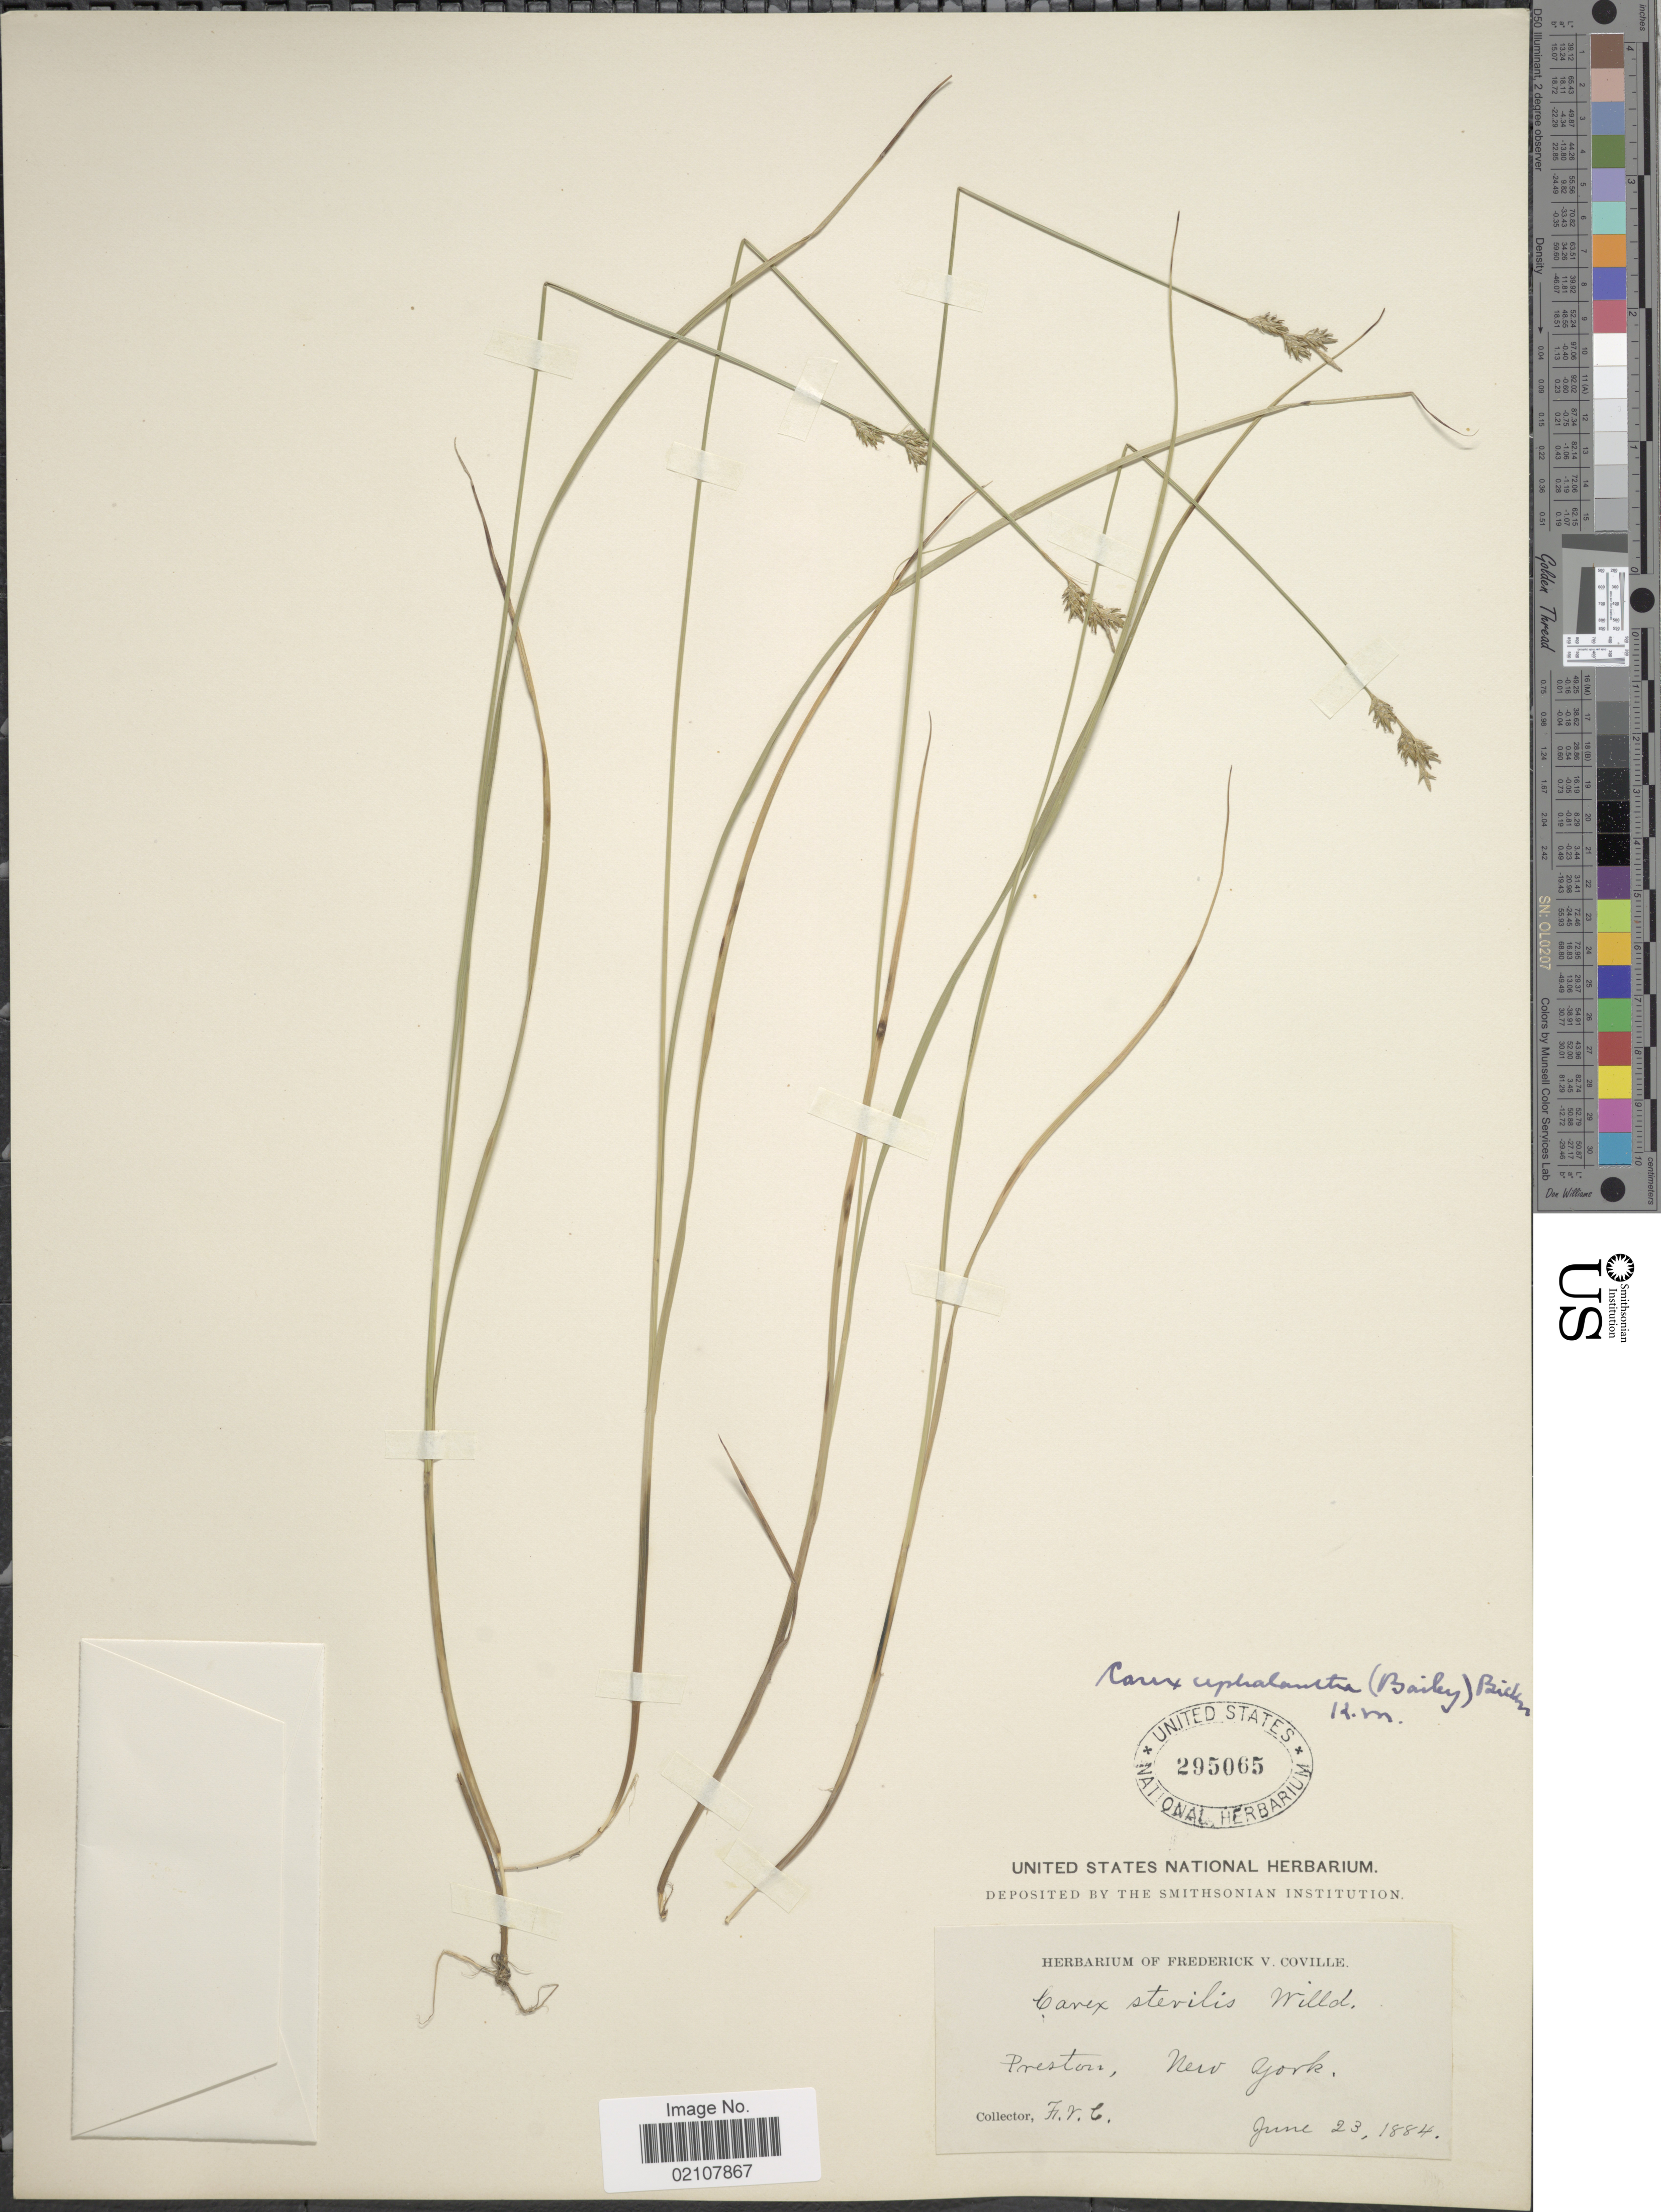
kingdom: Plantae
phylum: Tracheophyta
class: Liliopsida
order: Poales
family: Cyperaceae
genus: Carex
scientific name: Carex echinata subsp. echinata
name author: Murray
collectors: F. V. Coville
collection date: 1884-06-23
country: United States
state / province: New York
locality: Preston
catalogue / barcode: US 295065